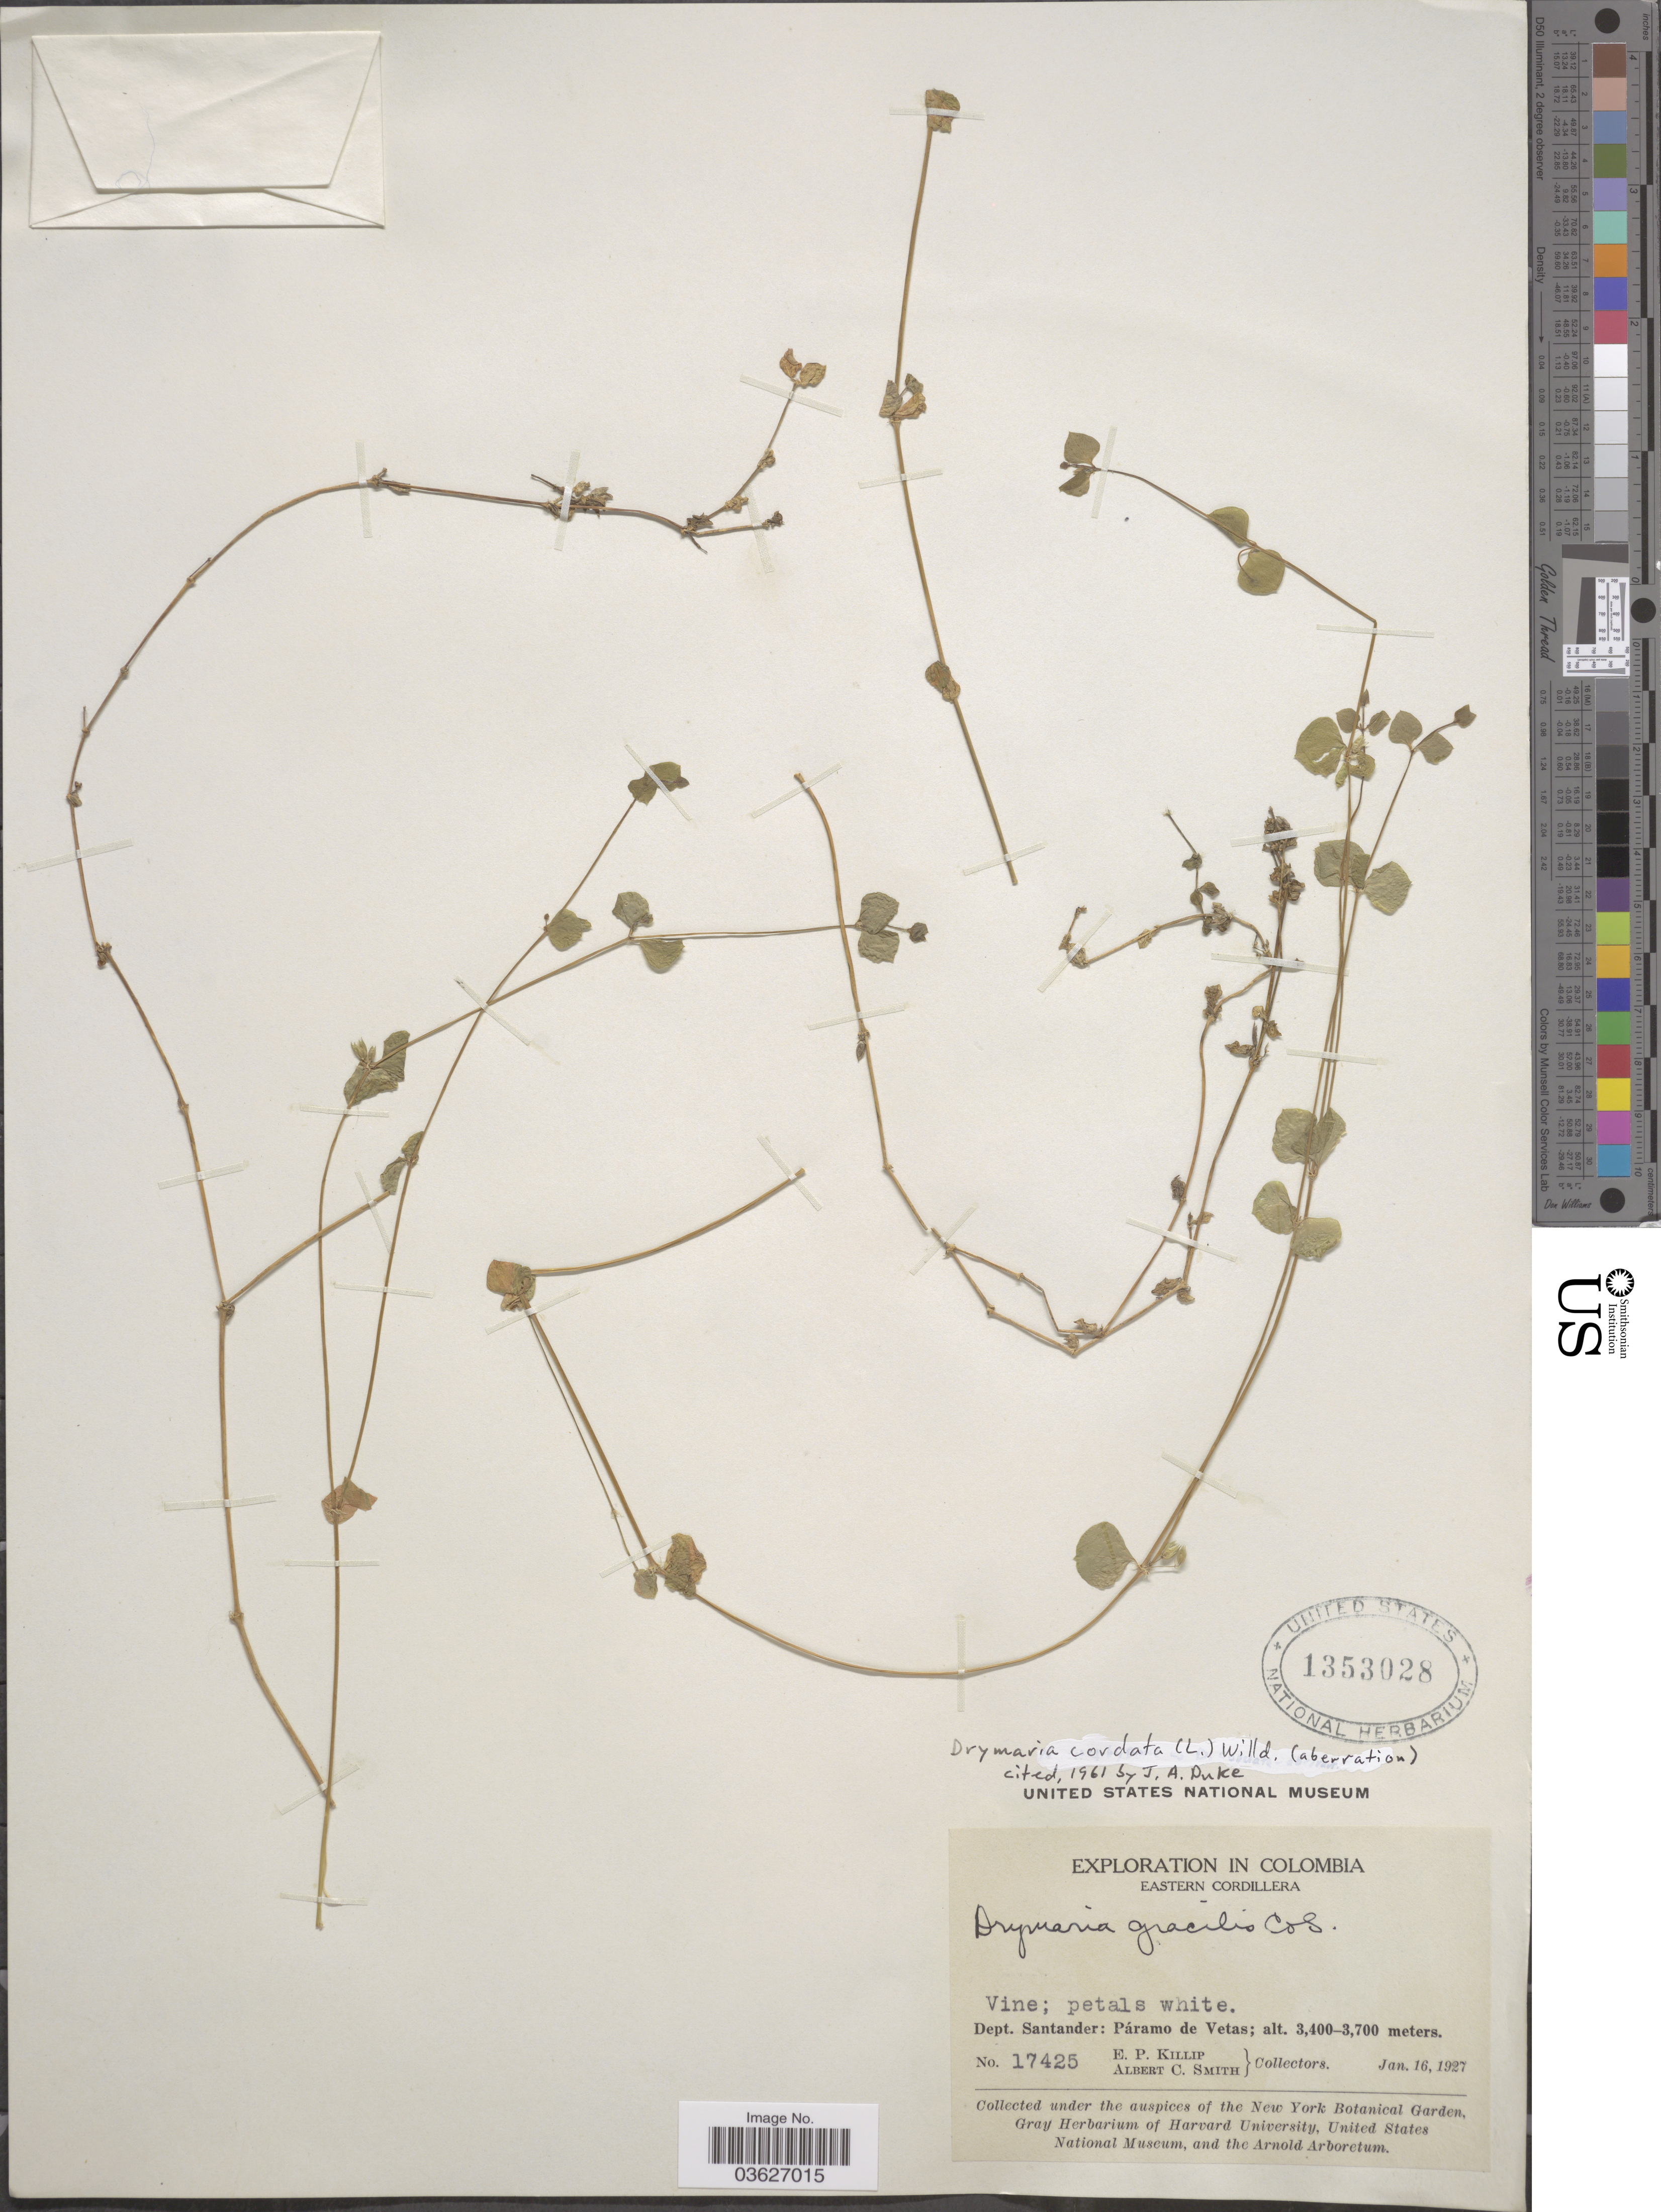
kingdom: Plantae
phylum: Tracheophyta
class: Magnoliopsida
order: Caryophyllales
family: Caryophyllaceae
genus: Drymaria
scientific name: Drymaria cordata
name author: (L.) Willd. ex Schult.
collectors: E. P. Killip & A. C. Smith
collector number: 17425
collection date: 1927-01-16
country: Colombia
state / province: Santander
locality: Eastern Cordillera. Dept. Santander: Páramo de Vetas.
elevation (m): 3400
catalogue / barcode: US 1353028